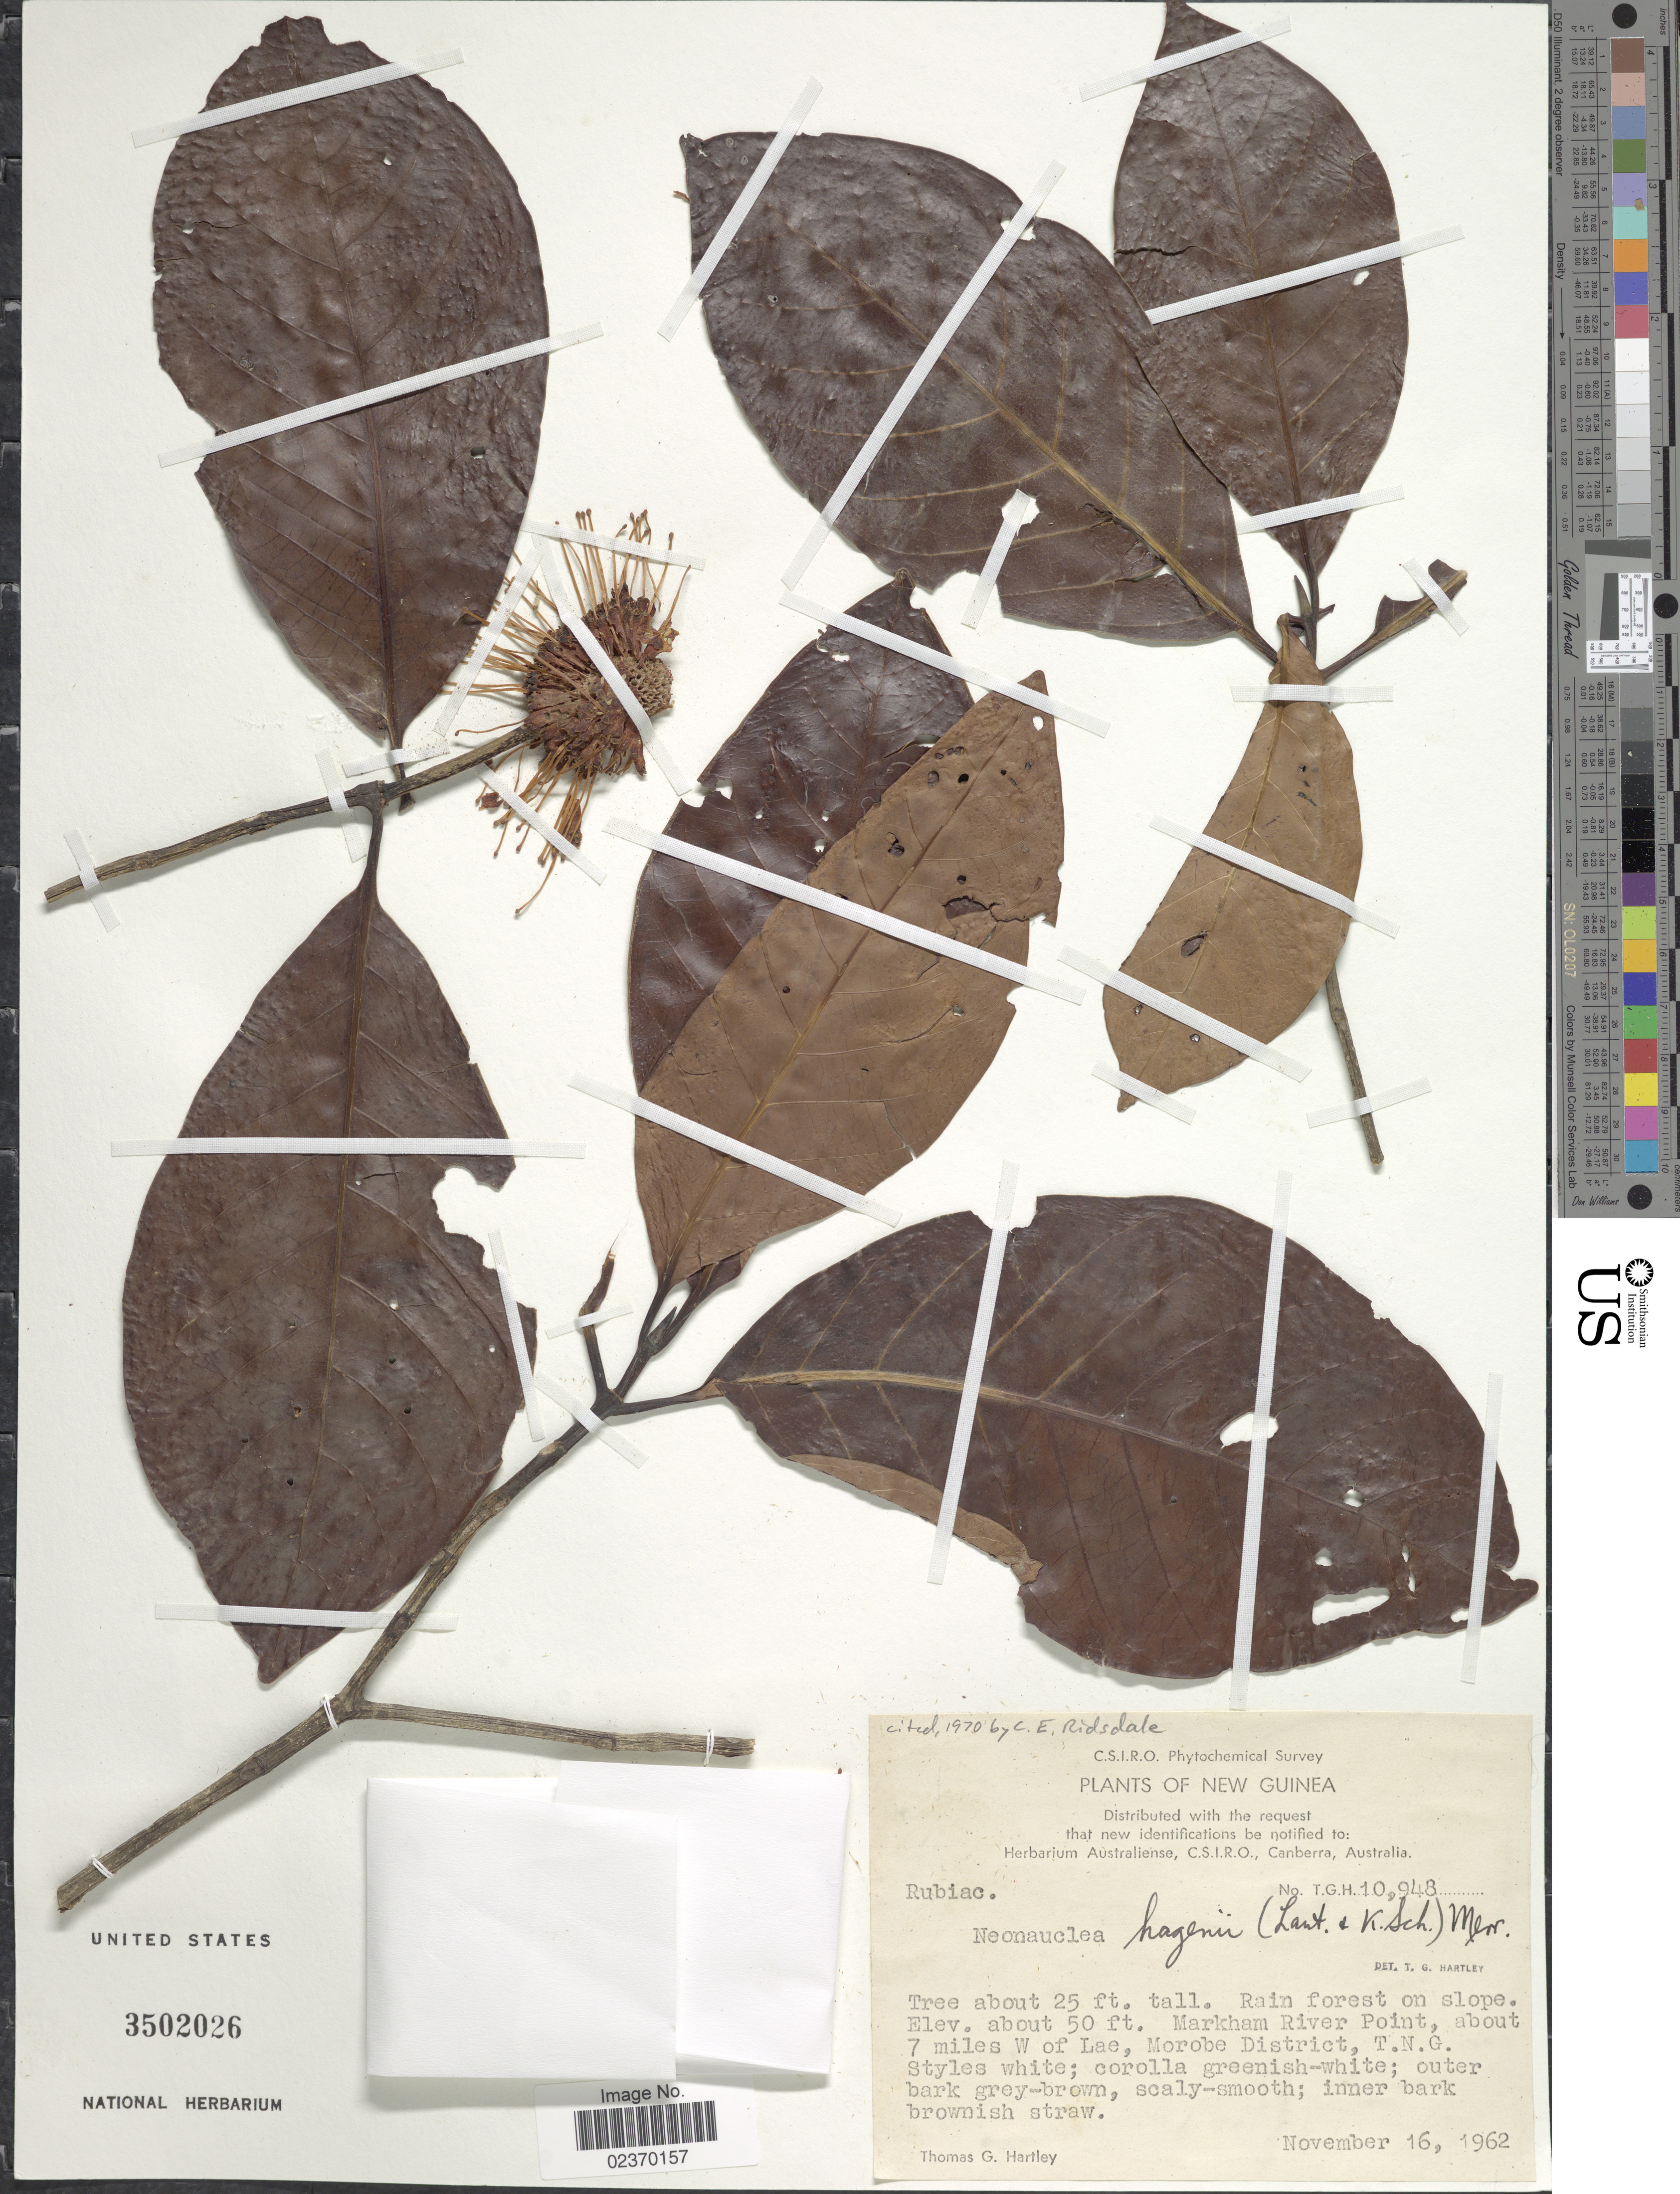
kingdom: Plantae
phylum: Tracheophyta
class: Magnoliopsida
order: Gentianales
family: Rubiaceae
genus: Neonauclea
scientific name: Neonauclea hagenii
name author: (Lauterb. & K. Schum.) Merr.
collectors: T. G. Hartley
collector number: T.G.H. 10948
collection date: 1962-11-16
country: Papua New Guinea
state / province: Morobe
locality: New Guinea, Rain forest slope, Markham River Point, about 7 miles W of Lae, Morobe District, T.N.G.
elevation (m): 15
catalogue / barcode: US 3502026